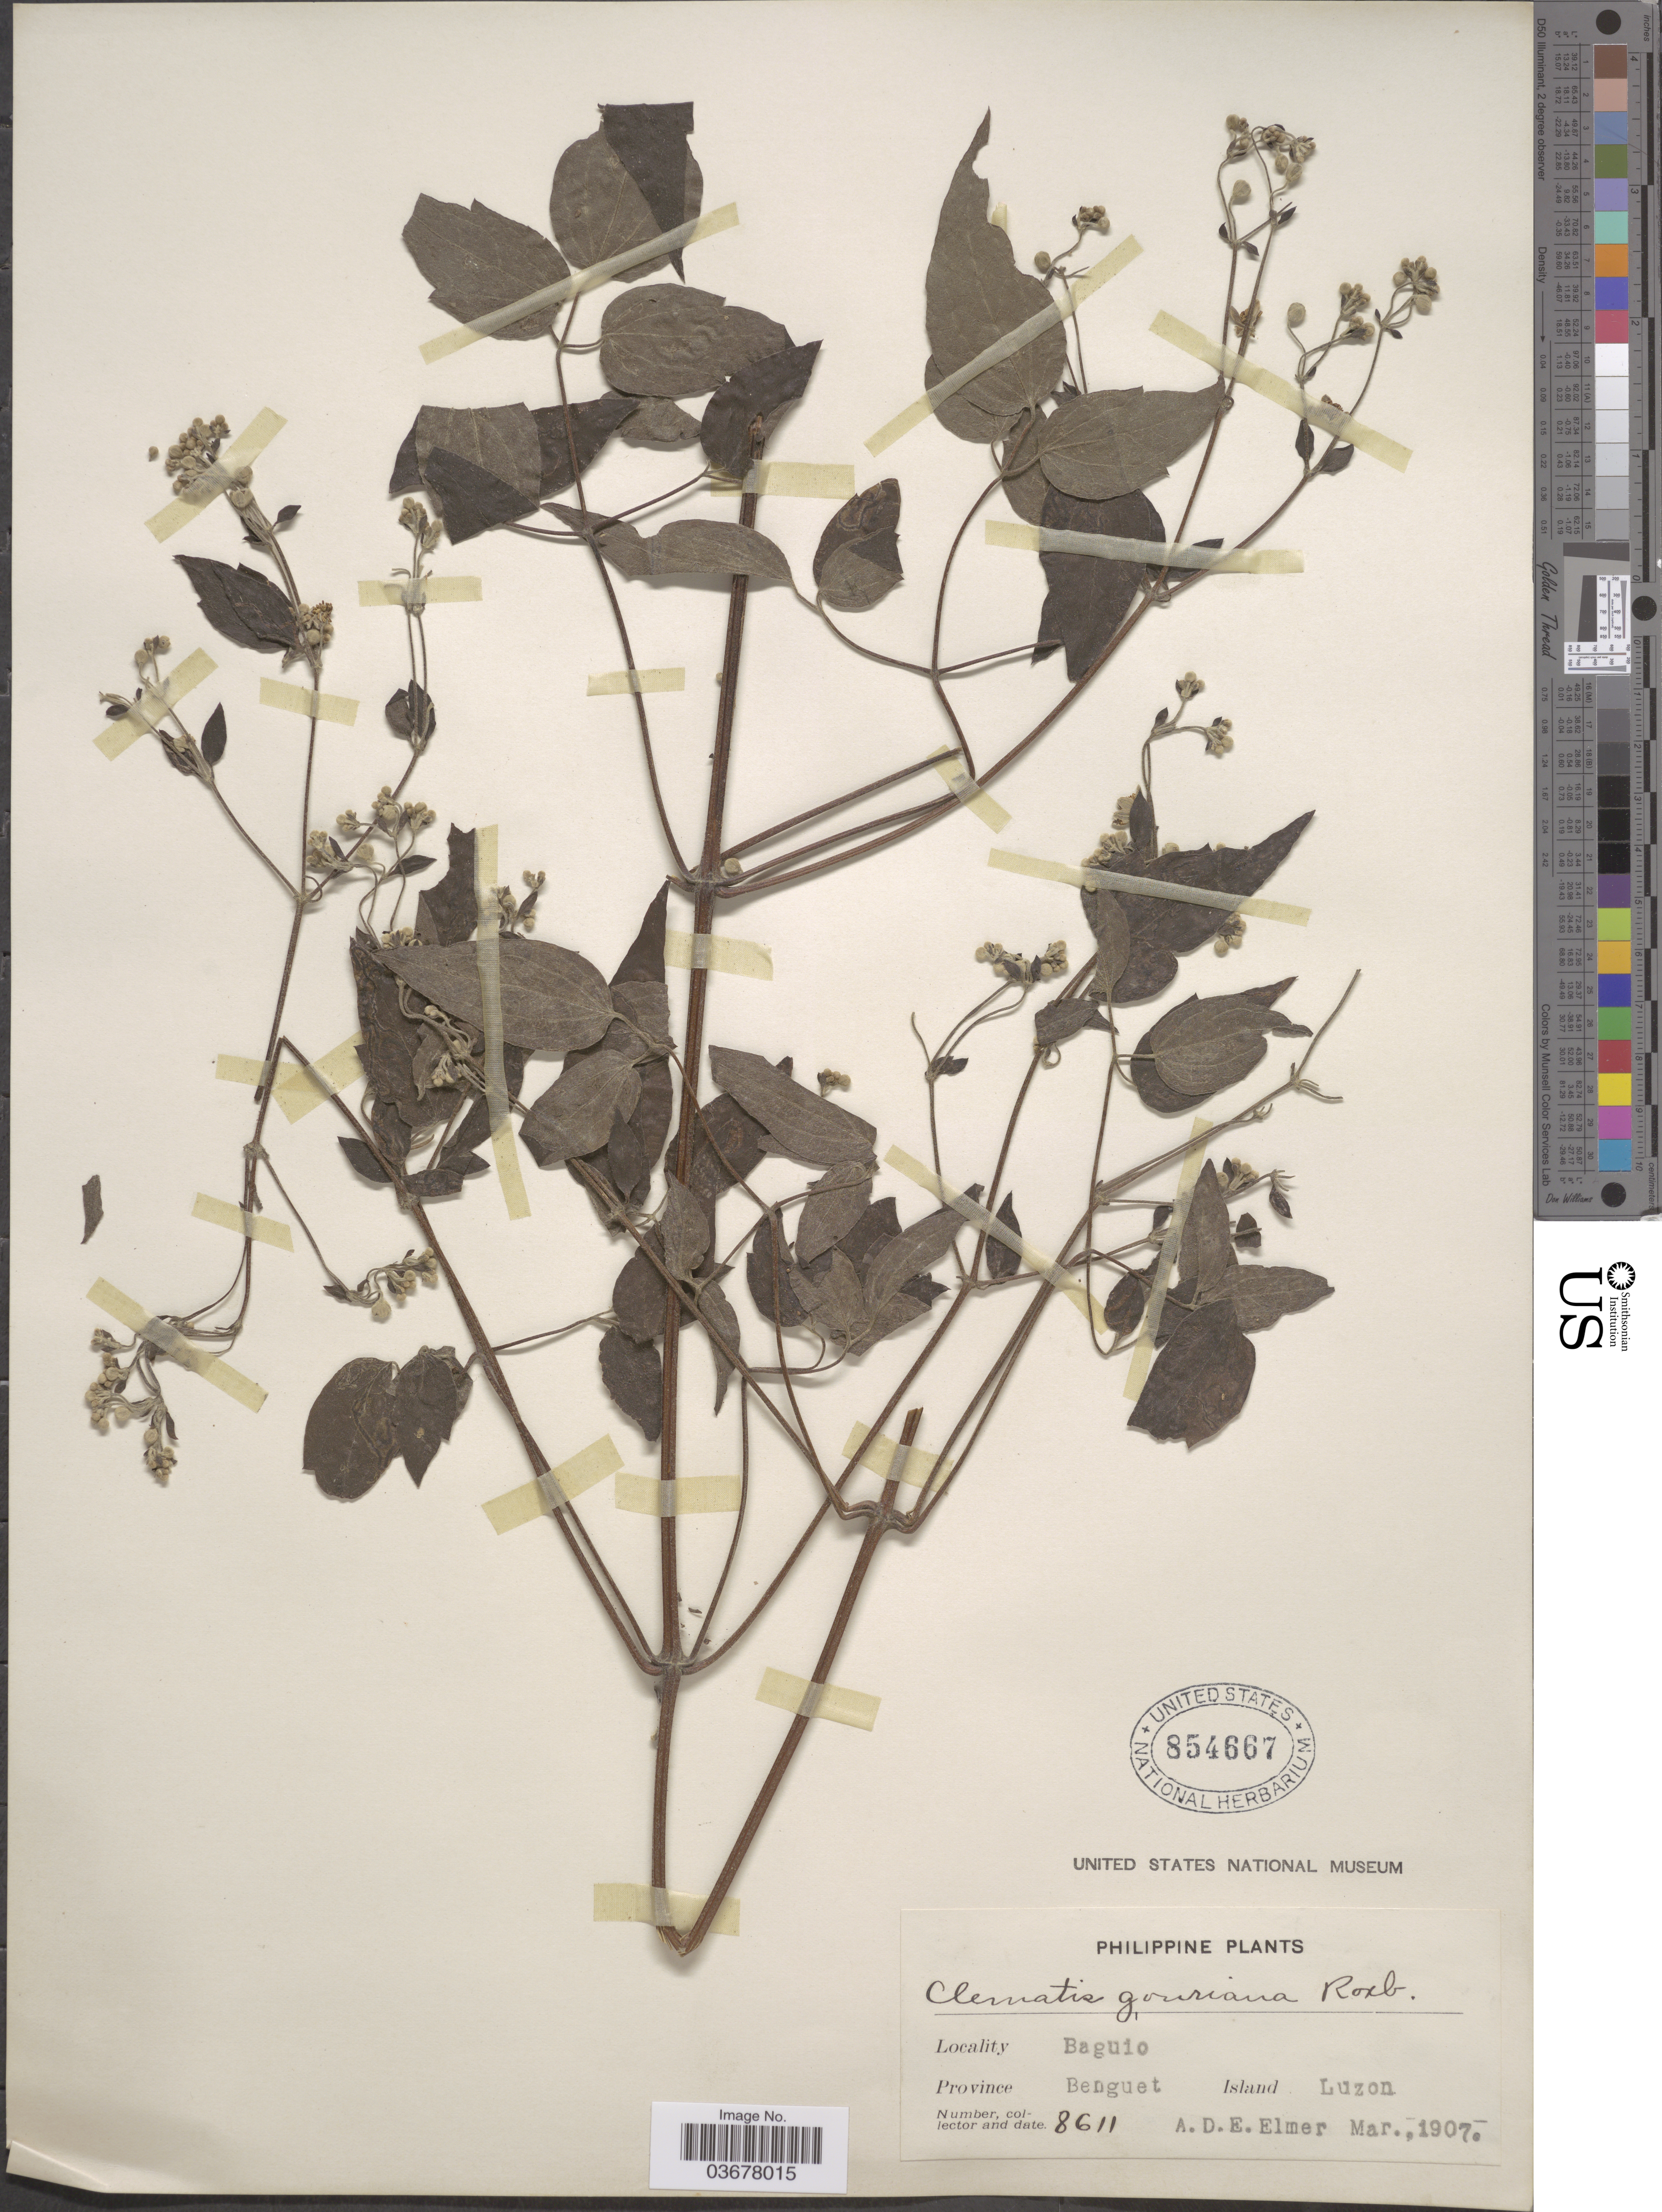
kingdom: Plantae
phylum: Tracheophyta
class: Magnoliopsida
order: Ranunculales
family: Ranunculaceae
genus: Clematis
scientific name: Clematis gouriana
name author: Roxb. ex DC.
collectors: A. D. E. Elmer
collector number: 8611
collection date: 1907-03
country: Philippines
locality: Baguio. Province Benguet. Island Luzon.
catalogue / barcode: US 854667